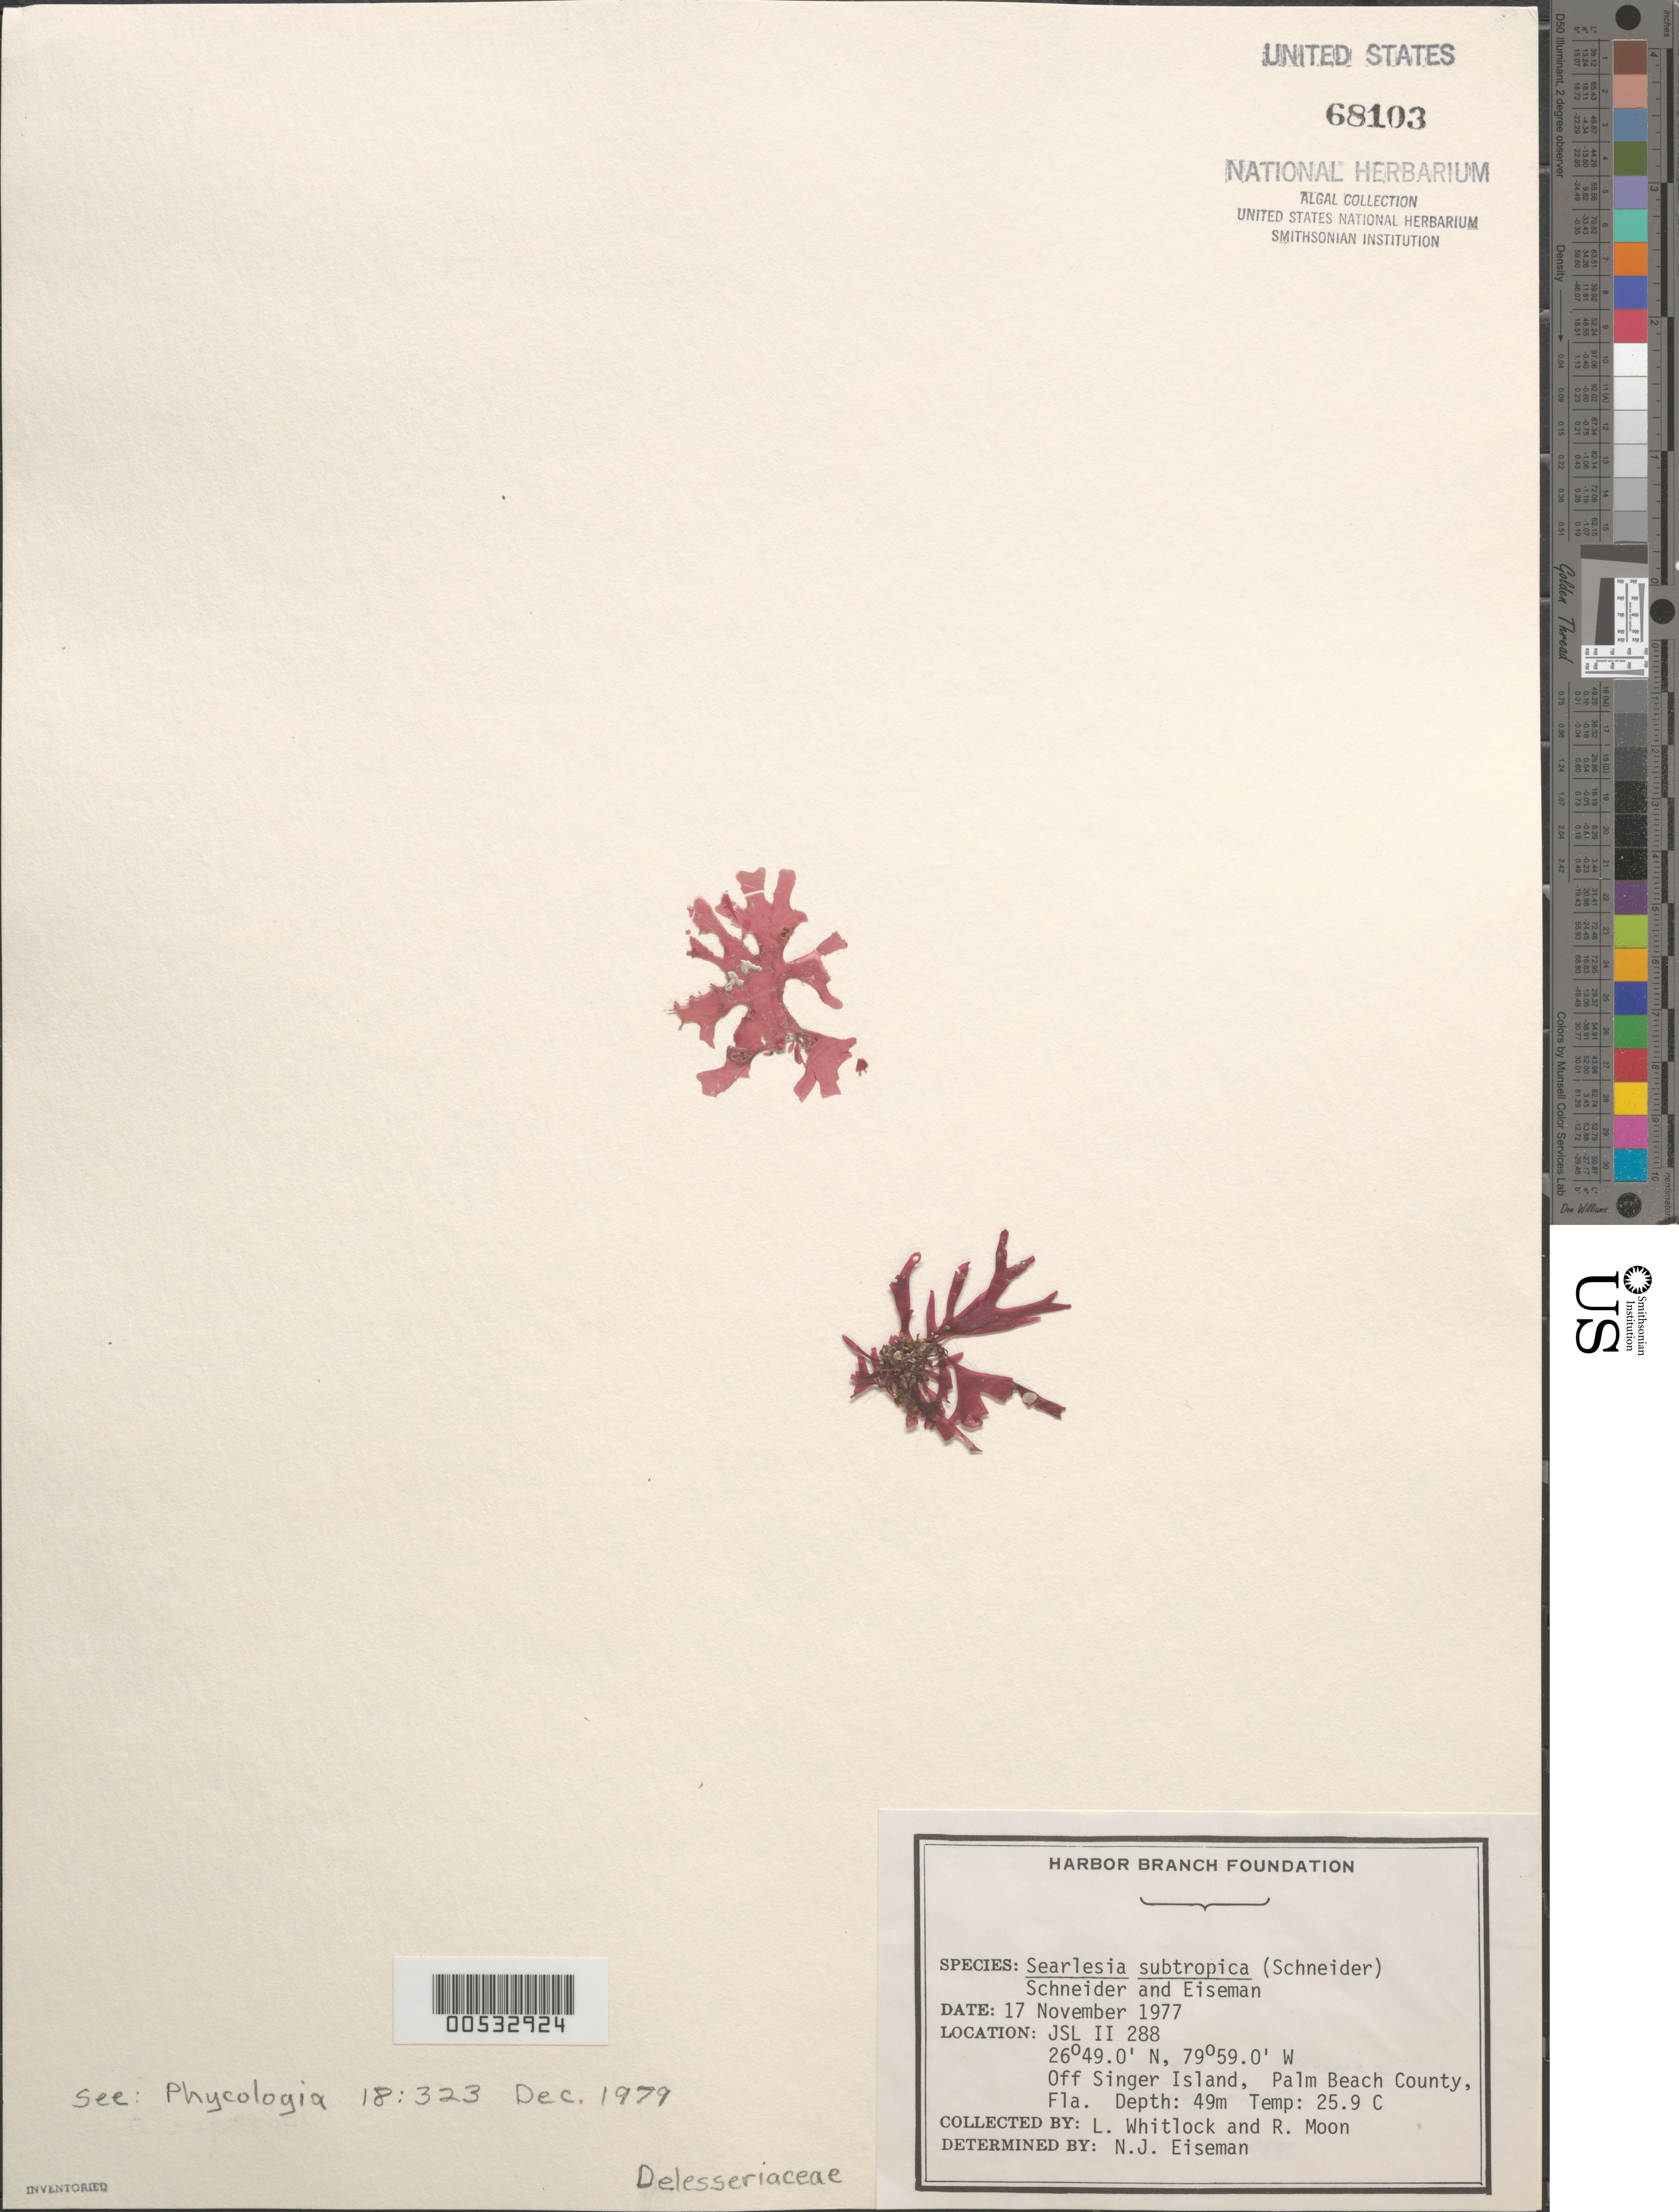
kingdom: Plantae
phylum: Tracheophyta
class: Liliopsida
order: Poales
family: Poaceae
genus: Polyneura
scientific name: Polyneura subtropica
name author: (C.W. Schneid.) Yoshida & Mikami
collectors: L. Whitlock & R. Moon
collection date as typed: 17 Nov 1977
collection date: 1977-11-17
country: United States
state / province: Florida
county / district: Palm Beach County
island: Singer Island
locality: Off Singer Island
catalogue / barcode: US 68103